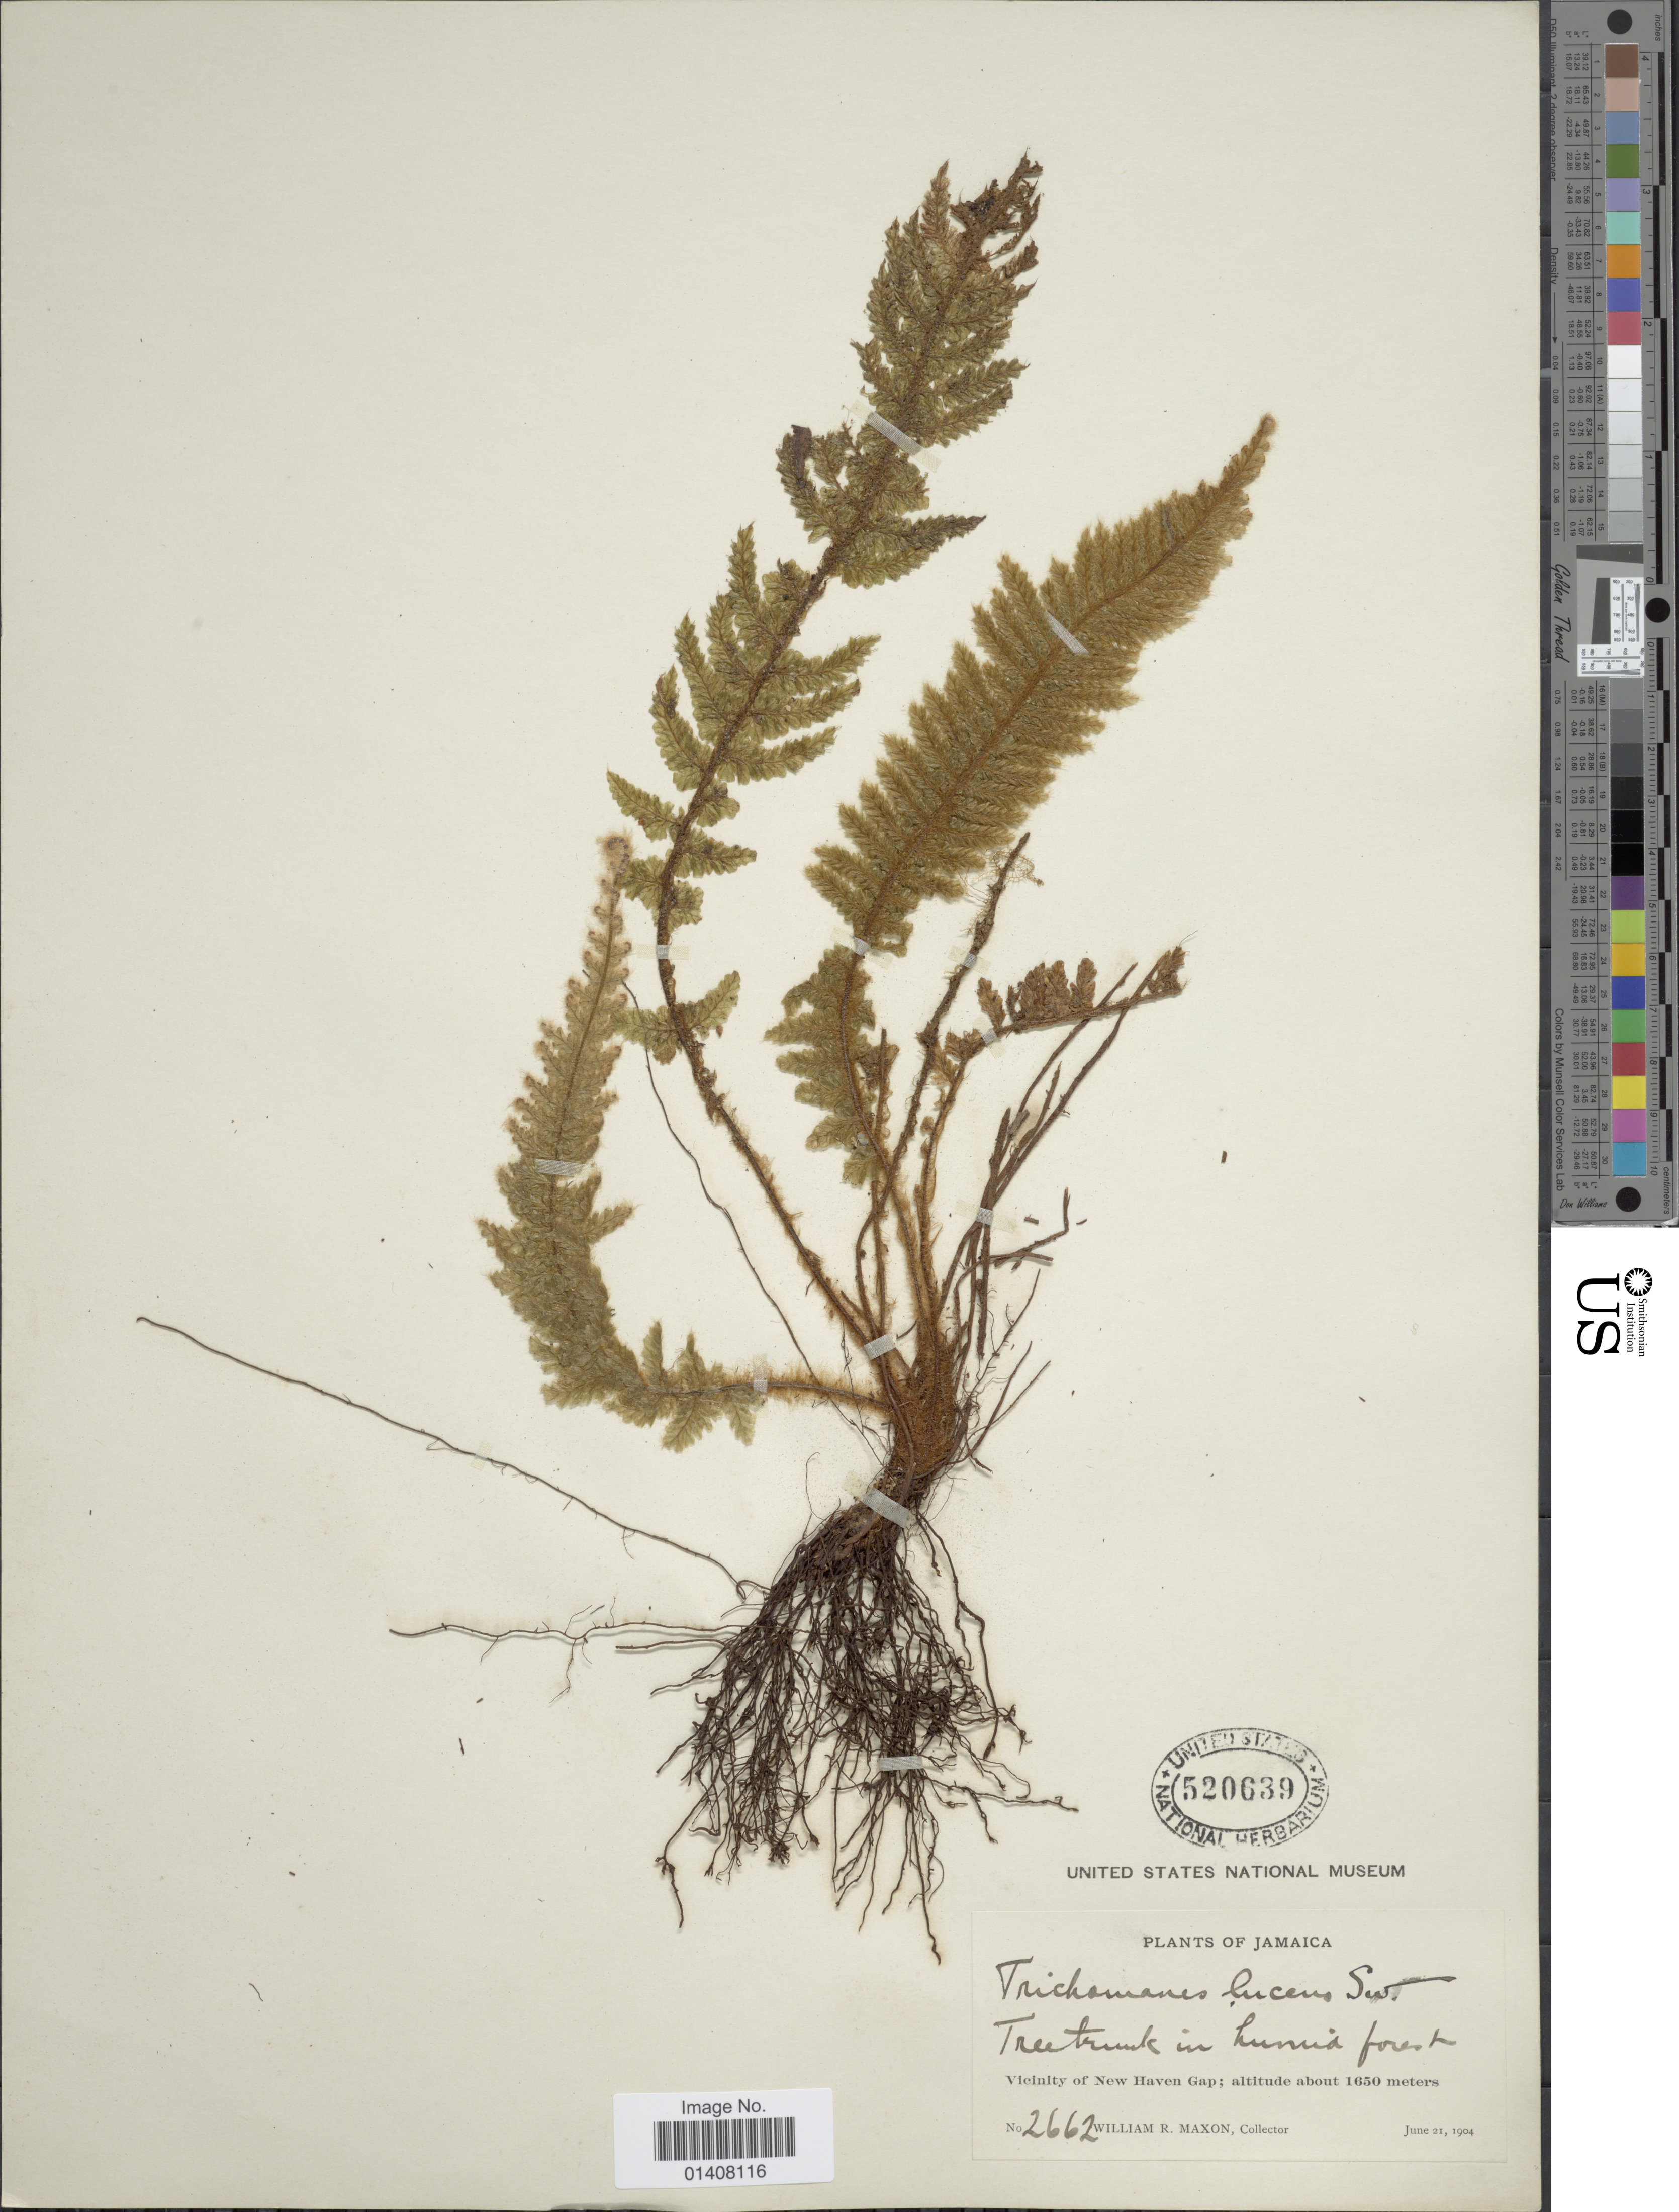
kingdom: Plantae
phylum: Tracheophyta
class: Polypodiopsida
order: Hymenophyllales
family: Hymenophyllaceae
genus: Trichomanes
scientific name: Trichomanes lucens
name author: Sw.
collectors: W. R. Maxon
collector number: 2662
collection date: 1904-06-21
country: Jamaica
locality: Vicinity of New Haven Gap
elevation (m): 1650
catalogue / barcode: US 520639